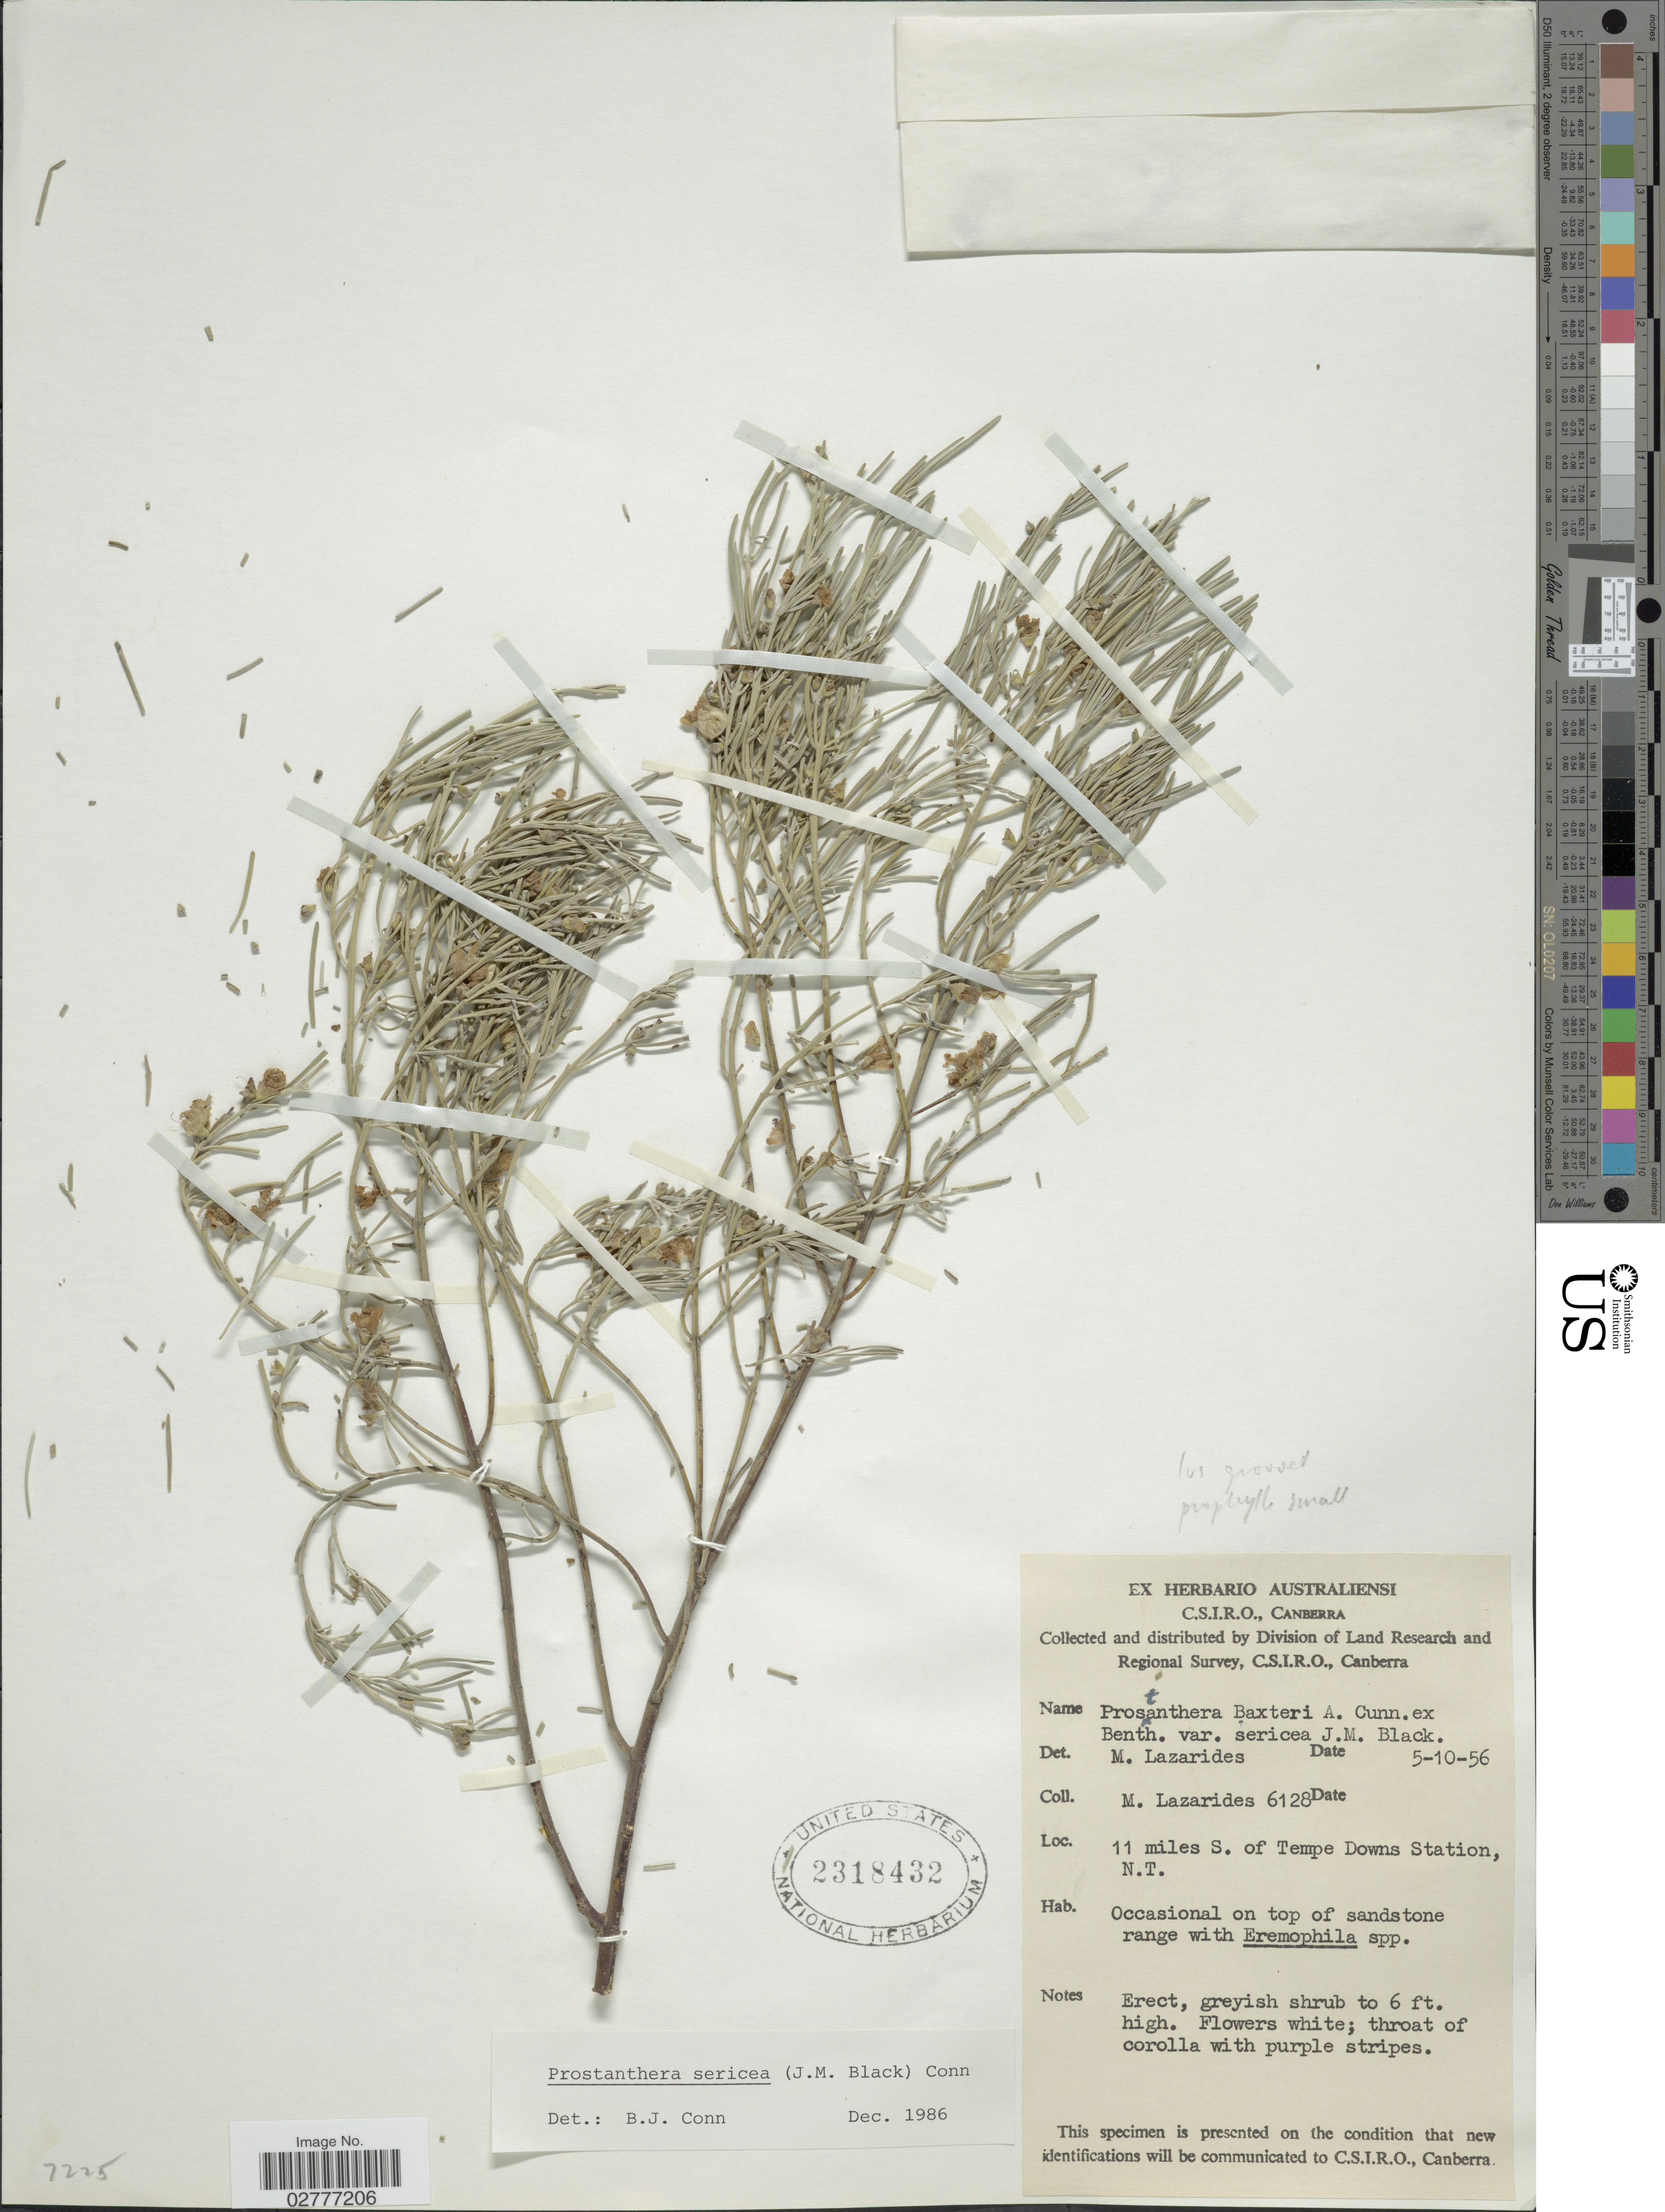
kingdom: Plantae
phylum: Tracheophyta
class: Magnoliopsida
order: Lamiales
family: Lamiaceae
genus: Prostanthera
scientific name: Prostanthera sericea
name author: (J.M. Black) B.J. Conn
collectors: M. Lazarides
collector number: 6128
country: Australia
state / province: Northern Territory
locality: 11 miles S. of Tempe Downs Station, N.T.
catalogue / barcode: US 2318432